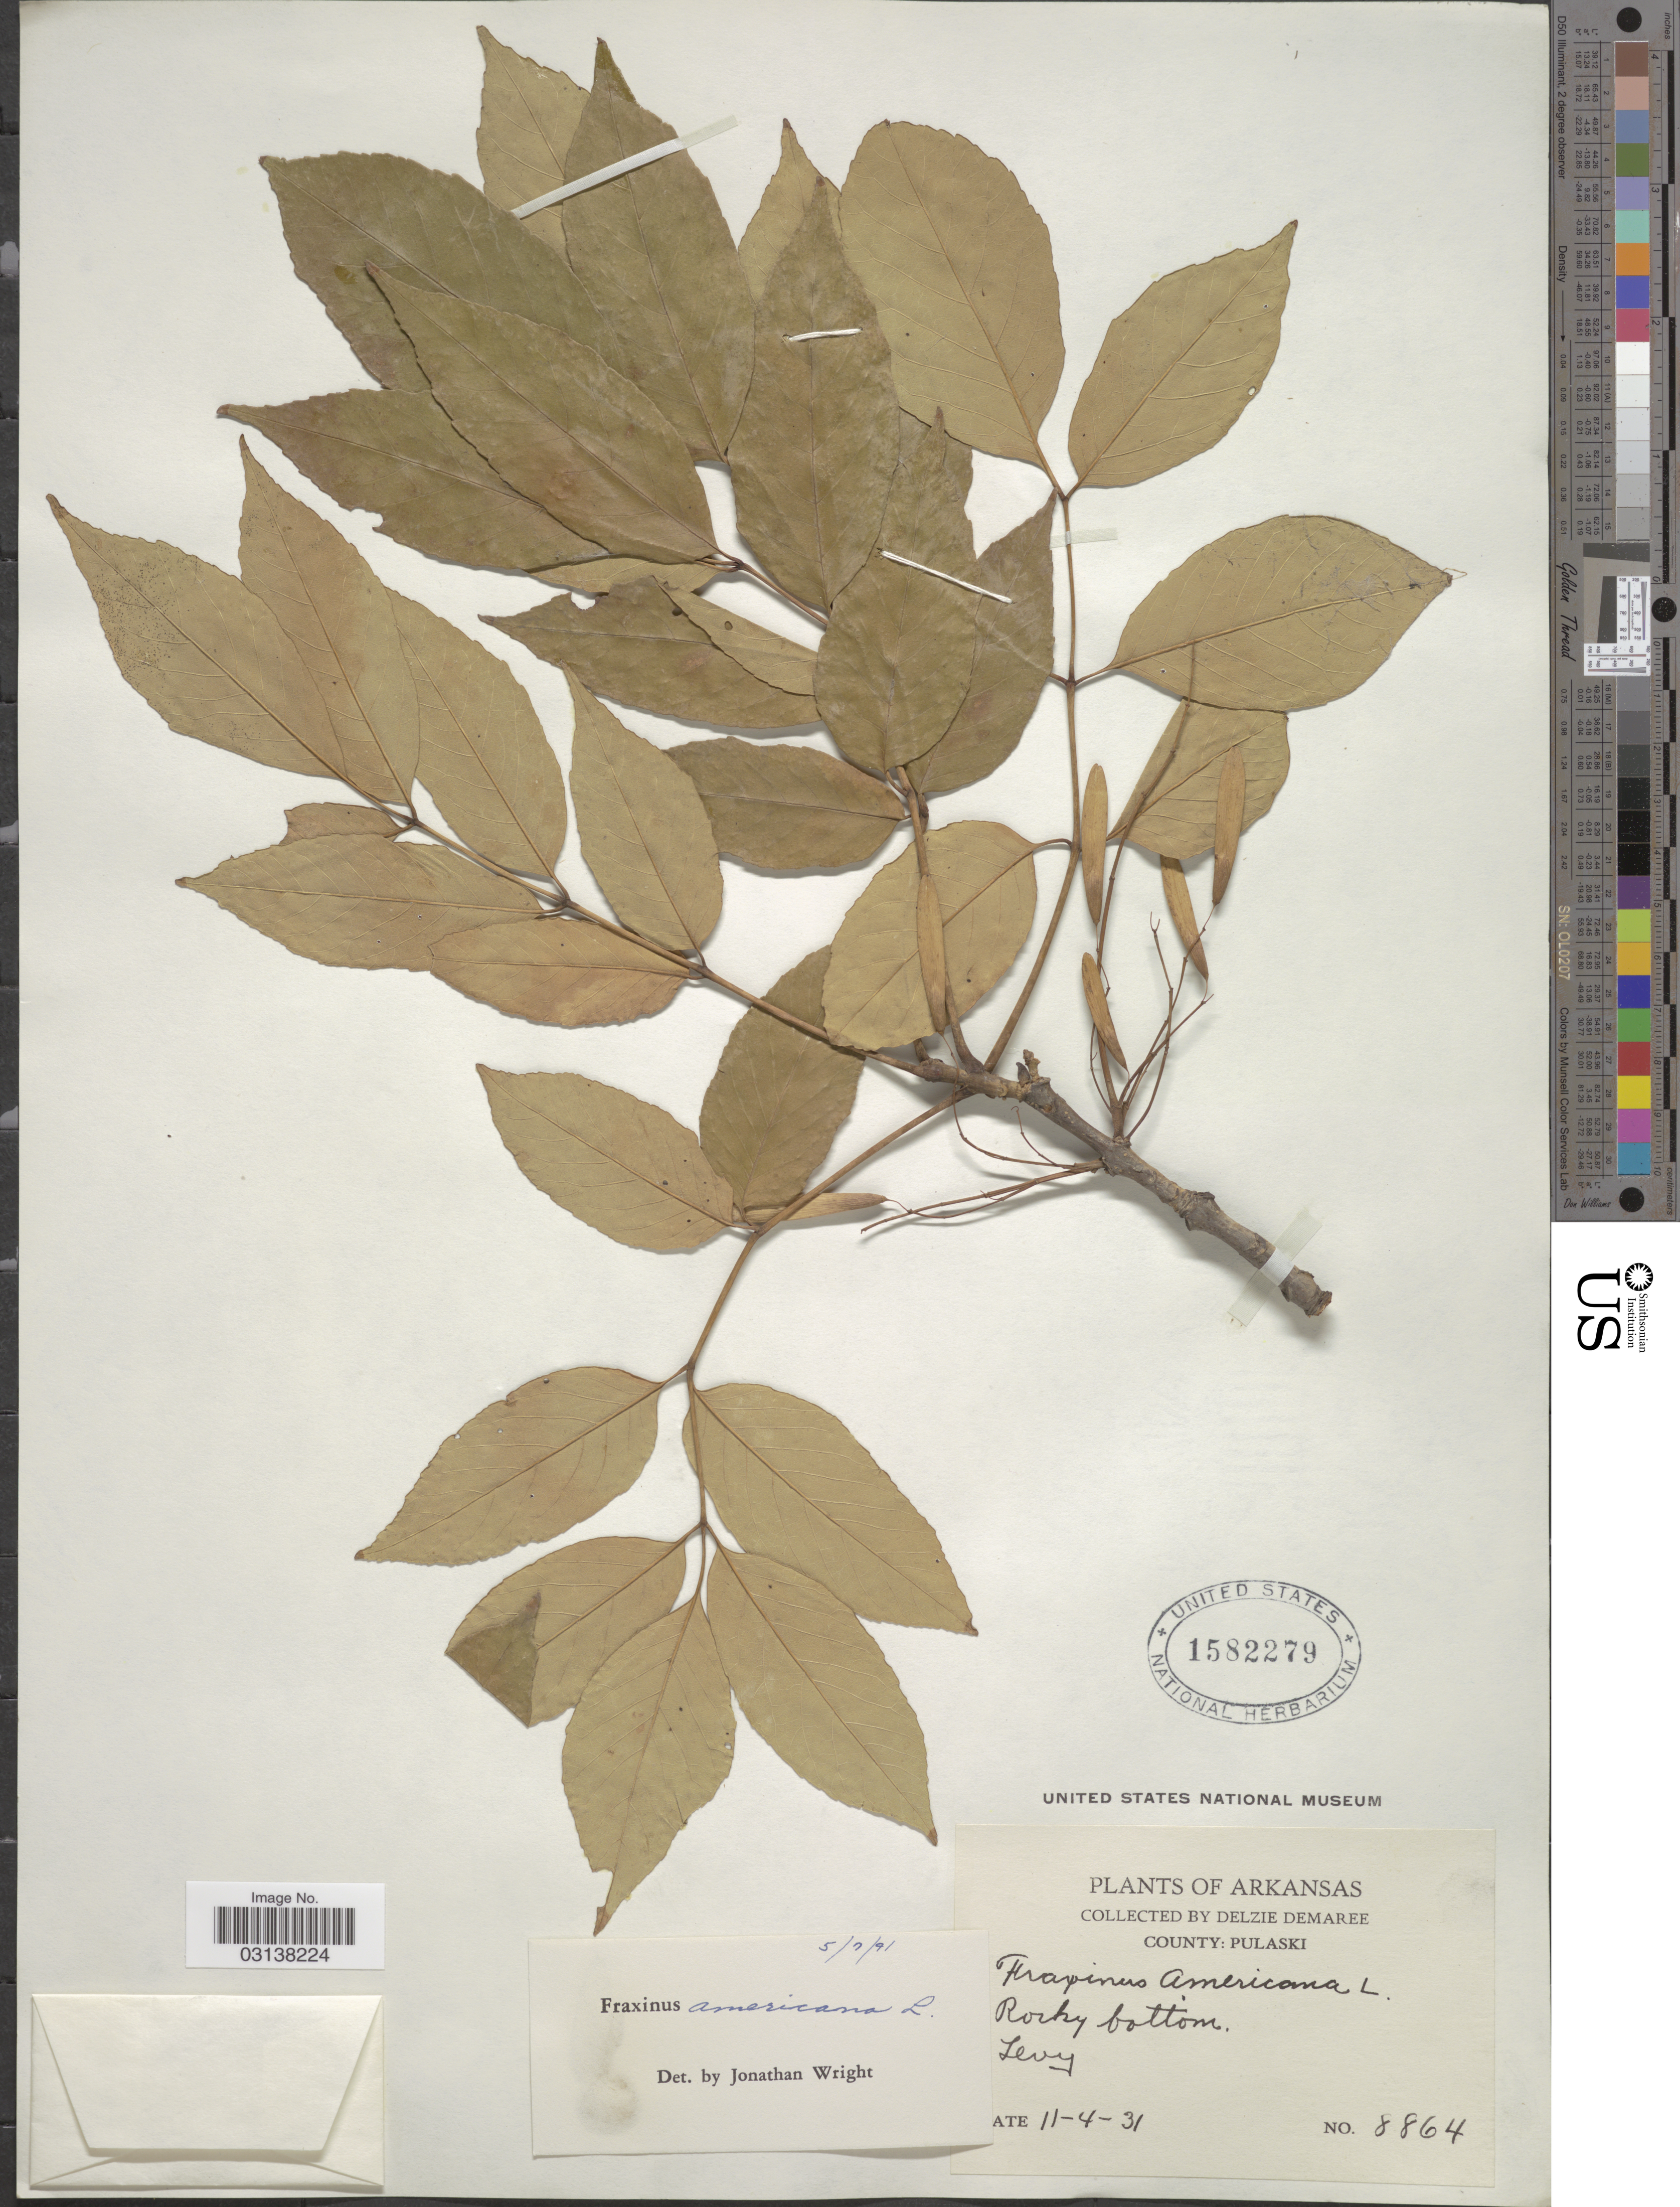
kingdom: Plantae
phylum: Tracheophyta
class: Magnoliopsida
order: Lamiales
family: Oleaceae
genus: Fraxinus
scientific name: Fraxinus americana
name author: L.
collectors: D. Demaree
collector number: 8864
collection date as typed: Transcribed d/m/y: 4/11/31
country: United States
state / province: Arkansas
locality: County: Pulaski. Levy.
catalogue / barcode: US 1582279